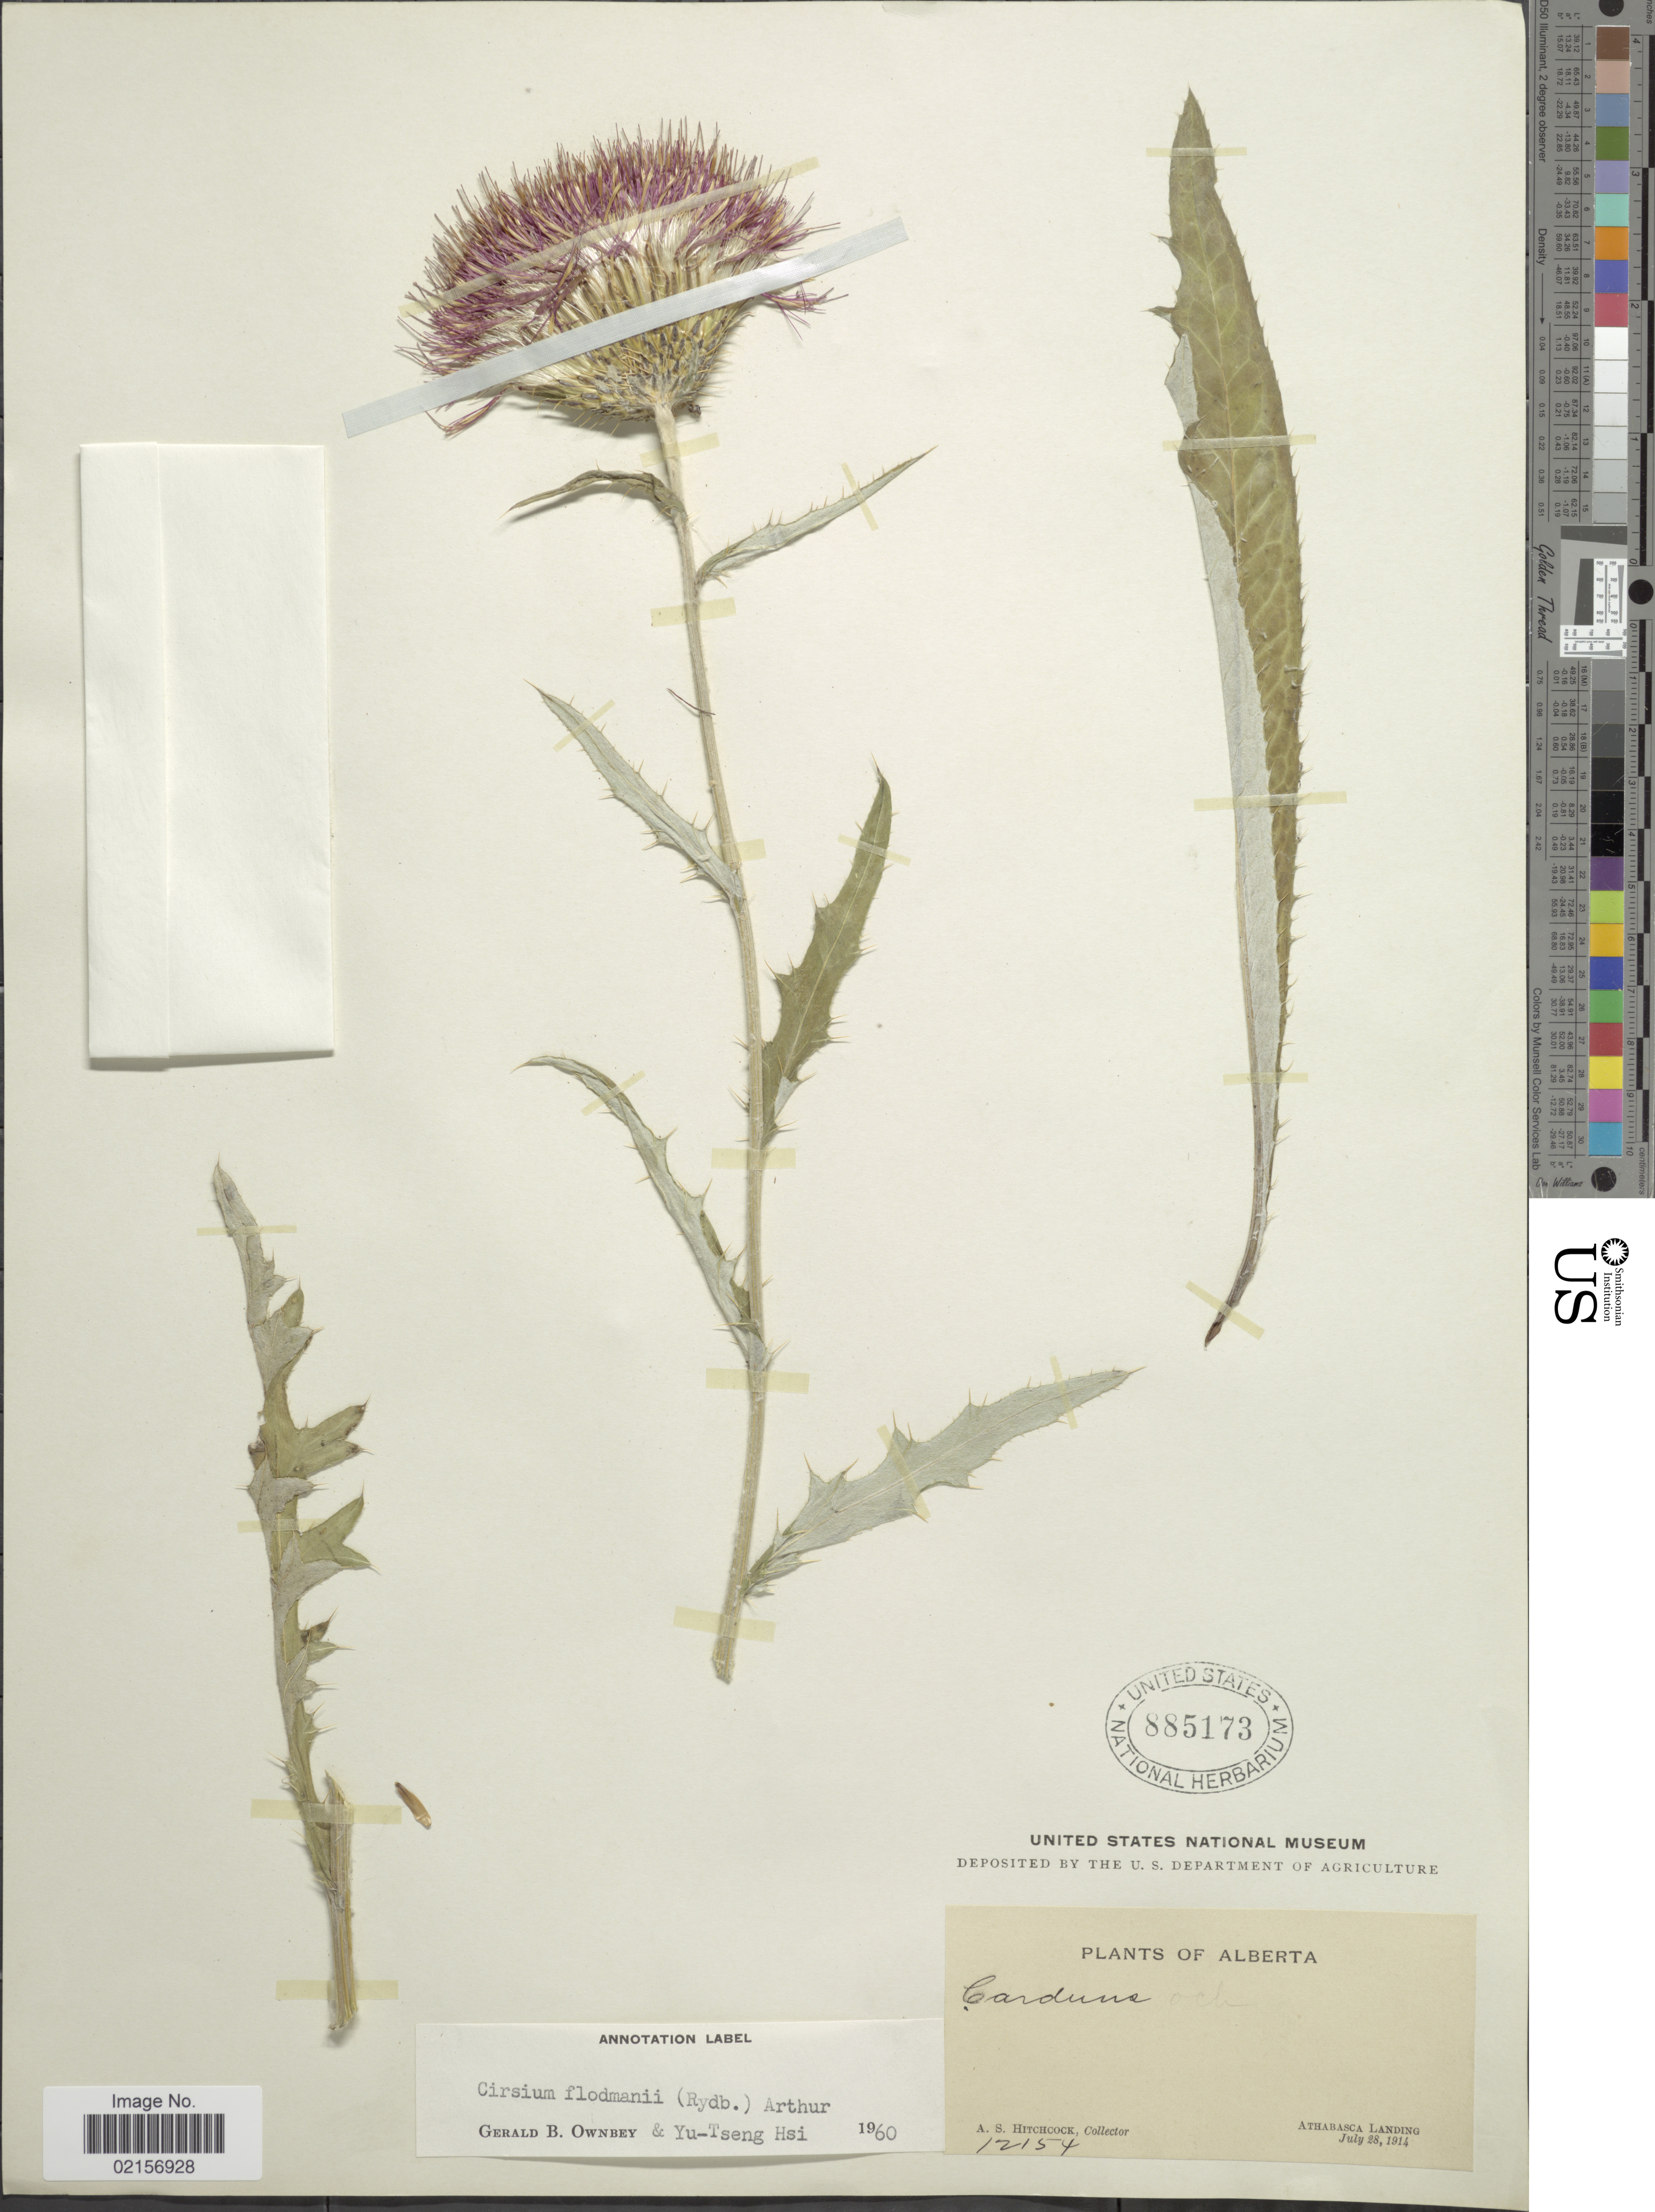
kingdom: Plantae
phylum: Tracheophyta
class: Magnoliopsida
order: Asterales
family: Asteraceae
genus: Cirsium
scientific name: Cirsium flodmanii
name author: (Rydb.) Arthur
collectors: A. S. Hitchcock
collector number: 12154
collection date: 1914-07-28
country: Canada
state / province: Alberta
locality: Athabasca Landing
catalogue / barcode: US 885173